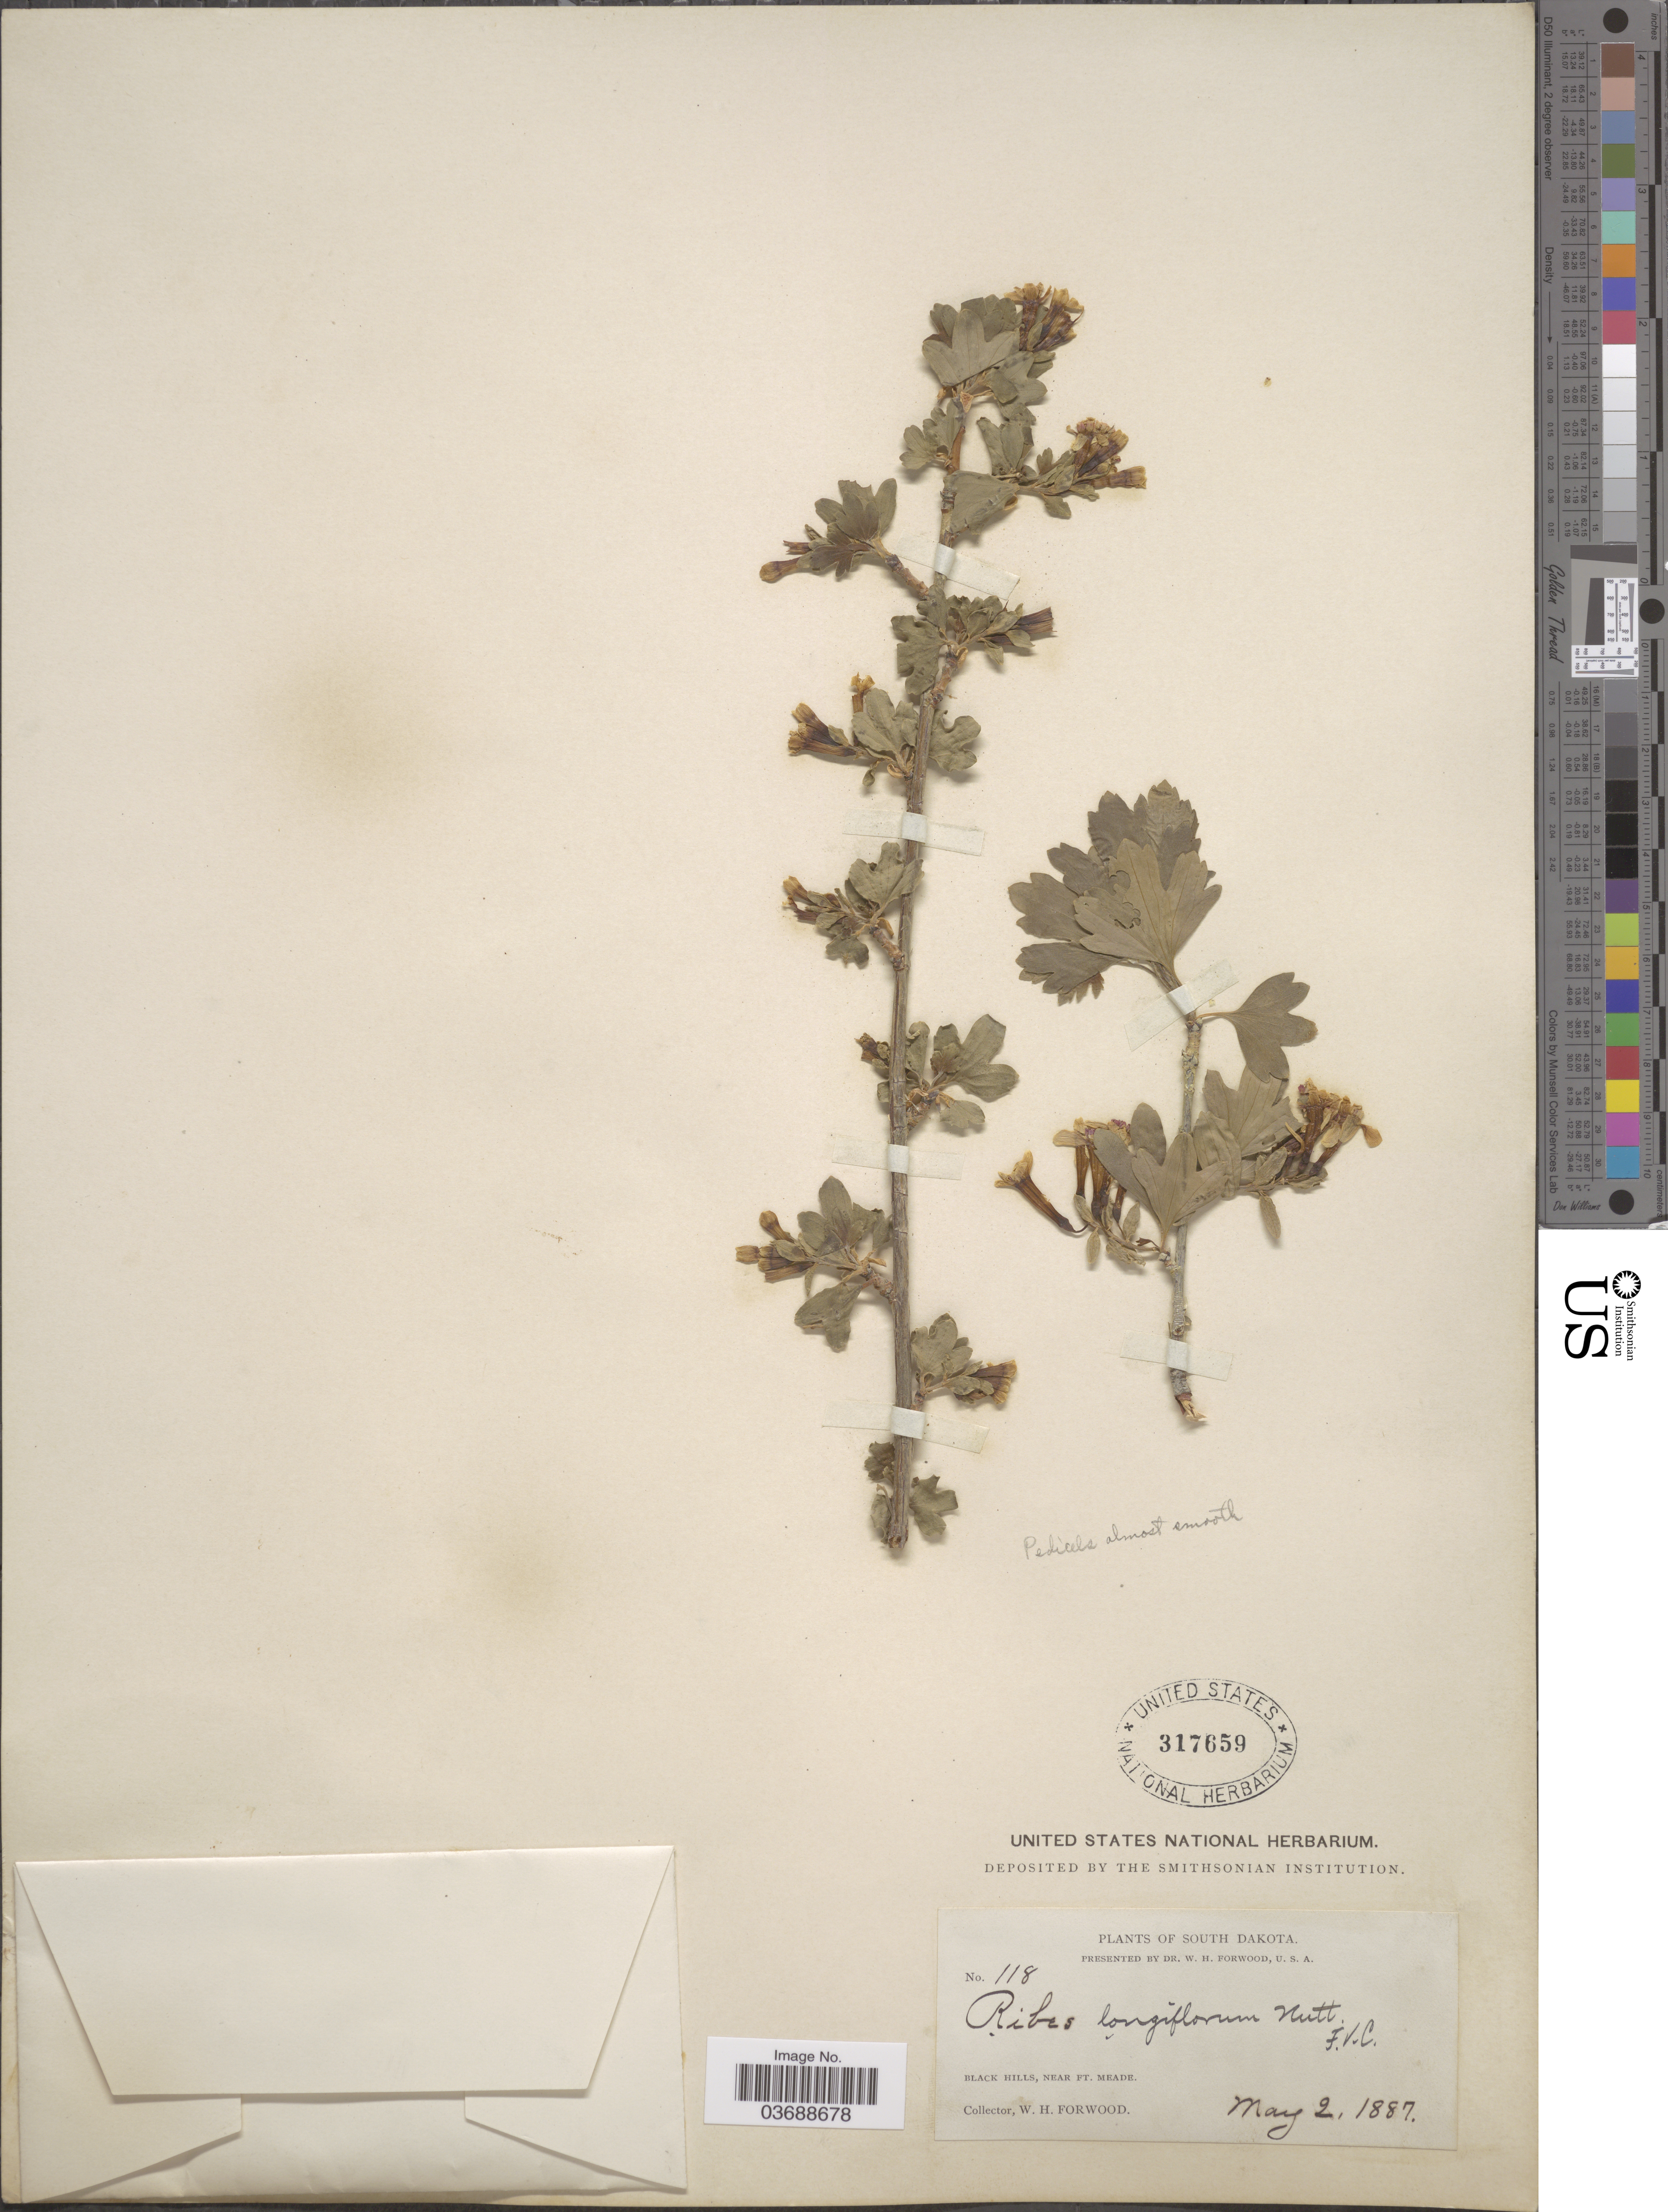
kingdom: Plantae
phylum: Tracheophyta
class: Magnoliopsida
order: Saxifragales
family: Grossulariaceae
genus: Ribes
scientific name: Ribes odoratum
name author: H.L. Wendl.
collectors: W. Forwood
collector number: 118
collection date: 1887-05-02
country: United States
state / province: South Dakota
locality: Black Hills, near Ft. Meade.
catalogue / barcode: US 317659